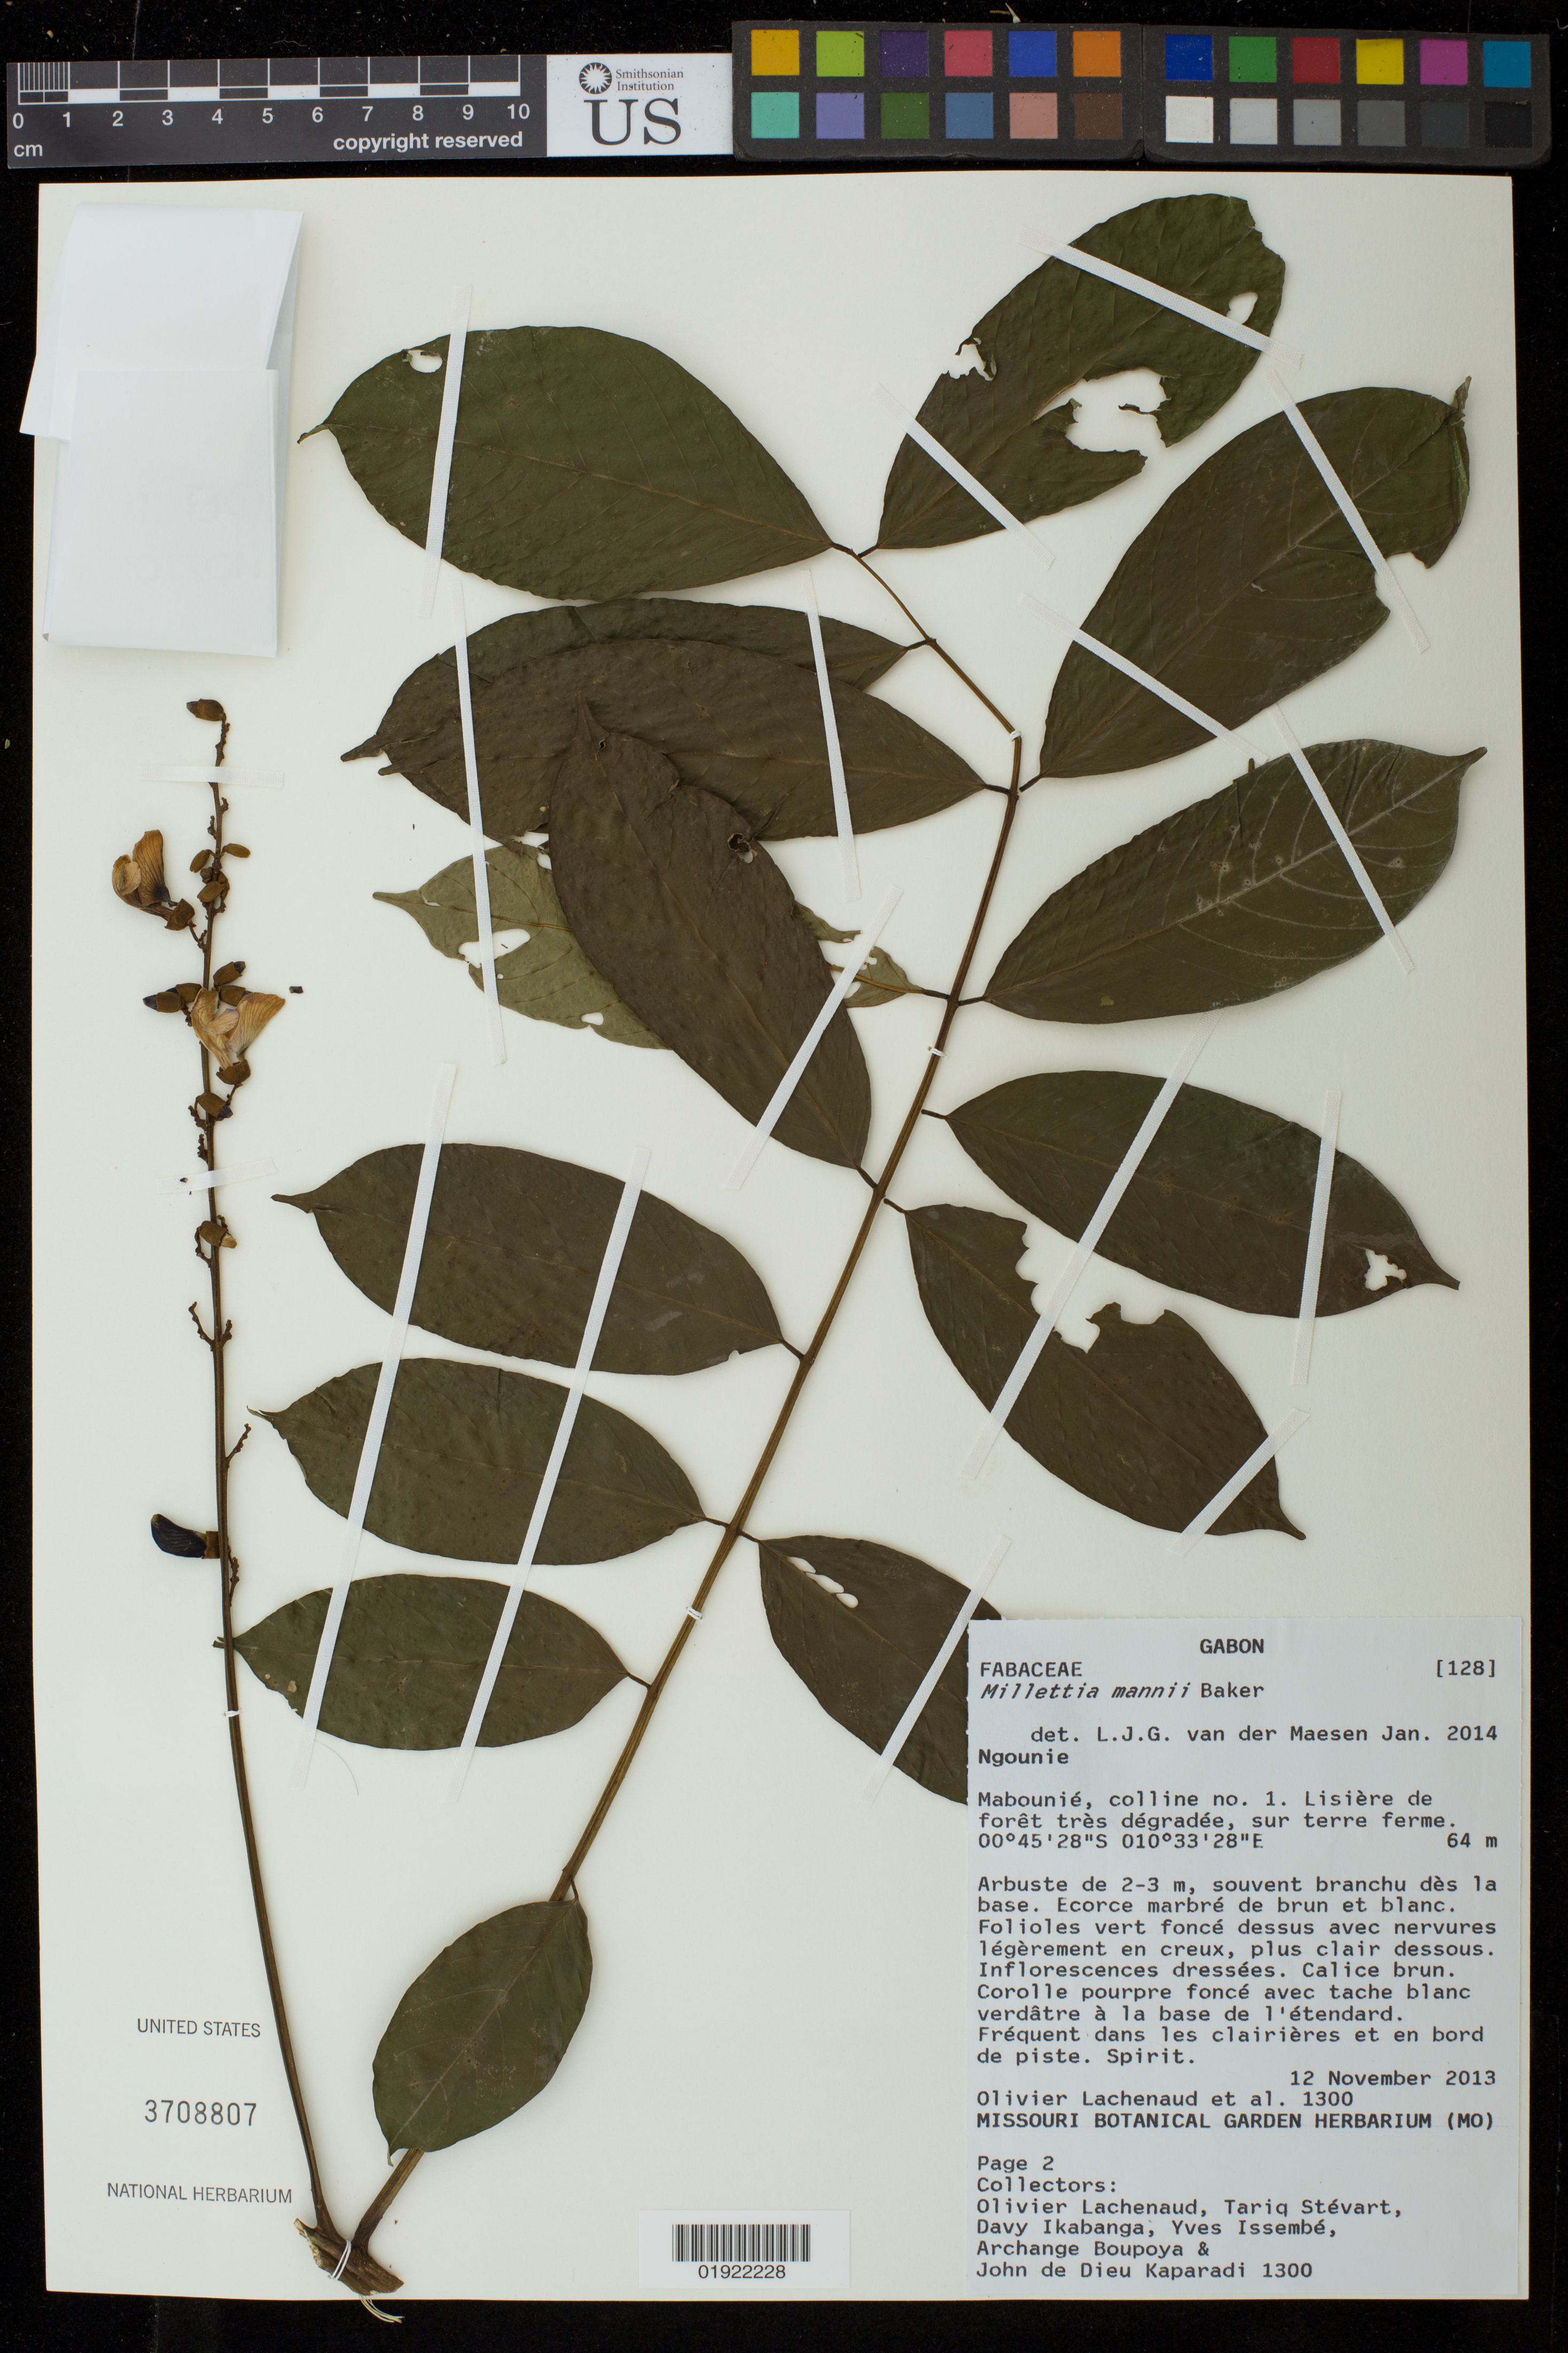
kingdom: Plantae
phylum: Tracheophyta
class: Magnoliopsida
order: Fabales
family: Fabaceae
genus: Millettia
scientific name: Millettia mannii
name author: Baker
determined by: van der Maesen, L.J.G.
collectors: O. Lachenaud, T. Stévart, D. Ikabanga, Y. Issembé, A. Boupoya & J. de Dieu Kaparadi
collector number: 1300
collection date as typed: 12 November 2013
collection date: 2013-11-12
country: Gabon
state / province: Ngounie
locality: Mabounie, colline no. 1. Lisiere de forest tres degradee, sur terre ferme.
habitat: lisiere de forest tres degradee, sur terre ferme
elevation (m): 64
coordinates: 0 45 28 S, 10 33 28 E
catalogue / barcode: US 3708807